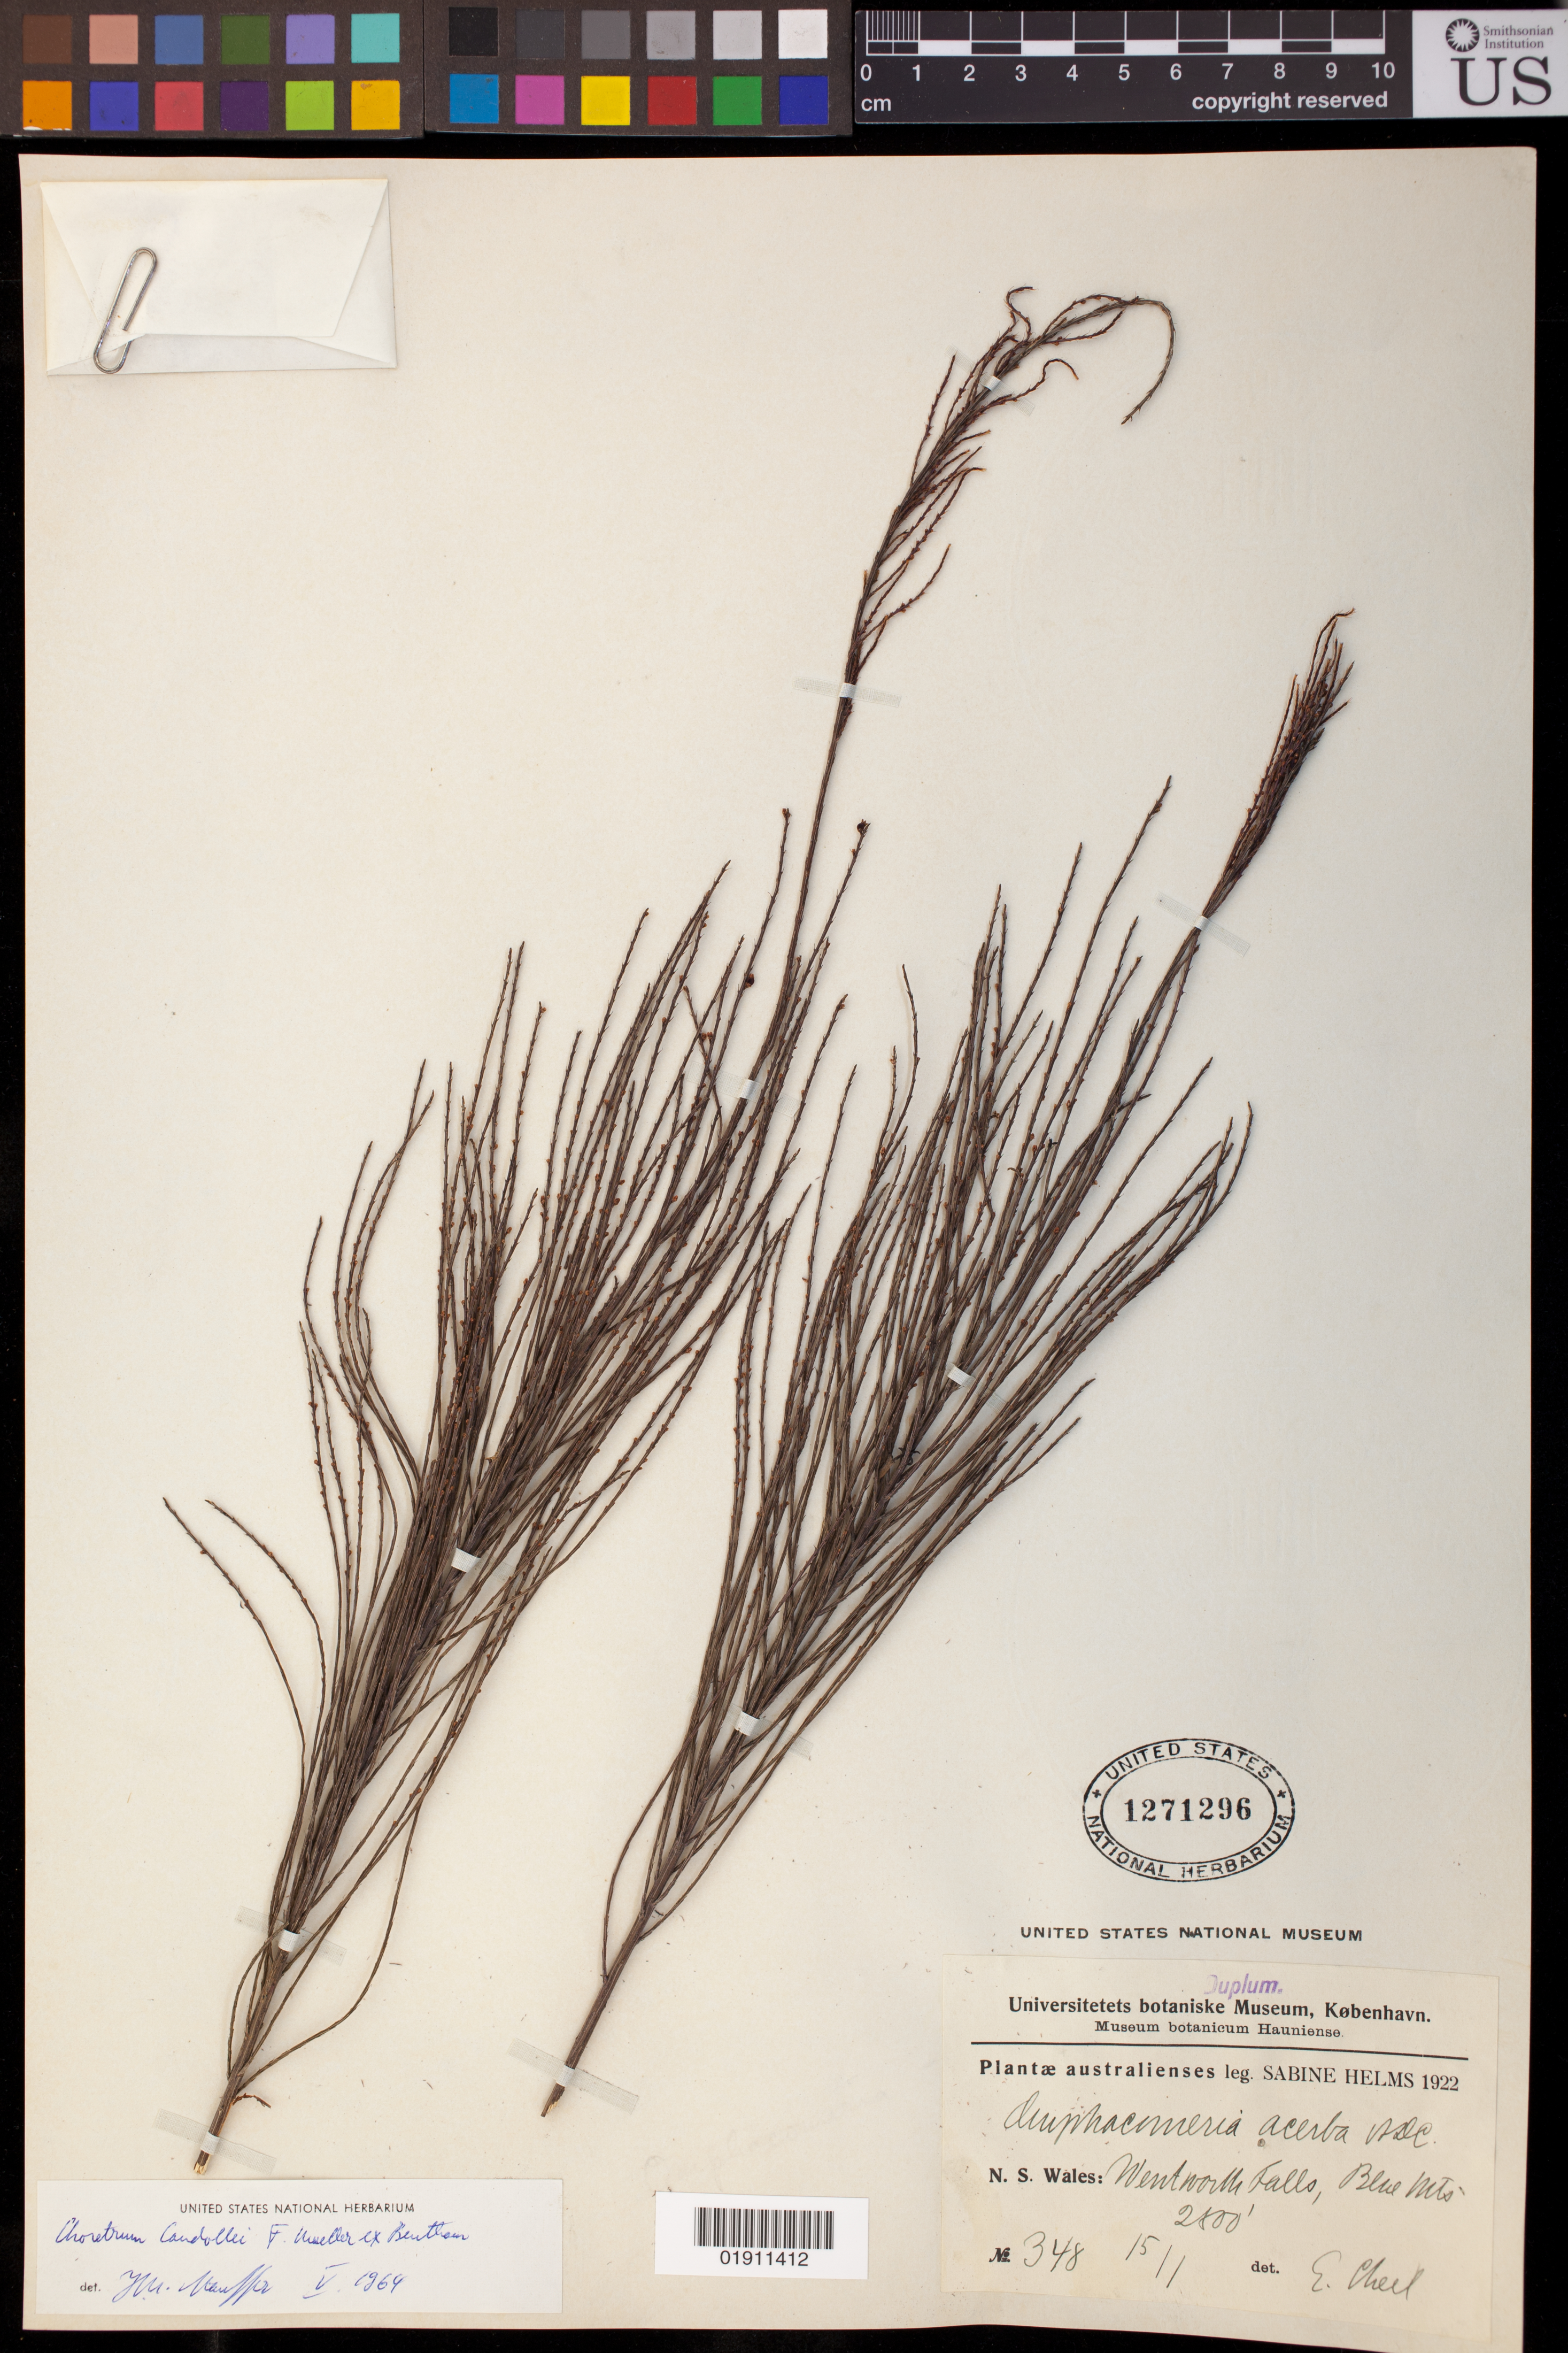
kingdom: Plantae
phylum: Tracheophyta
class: Magnoliopsida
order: Santalales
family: Amphorogynaceae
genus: Choretrum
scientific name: Choretrum candollei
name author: F. Muell. ex Benth.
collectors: S. Helms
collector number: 348 1511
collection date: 1922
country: Australia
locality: Wentworth Falls, Blue Mts.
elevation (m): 853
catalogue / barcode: US 1271296